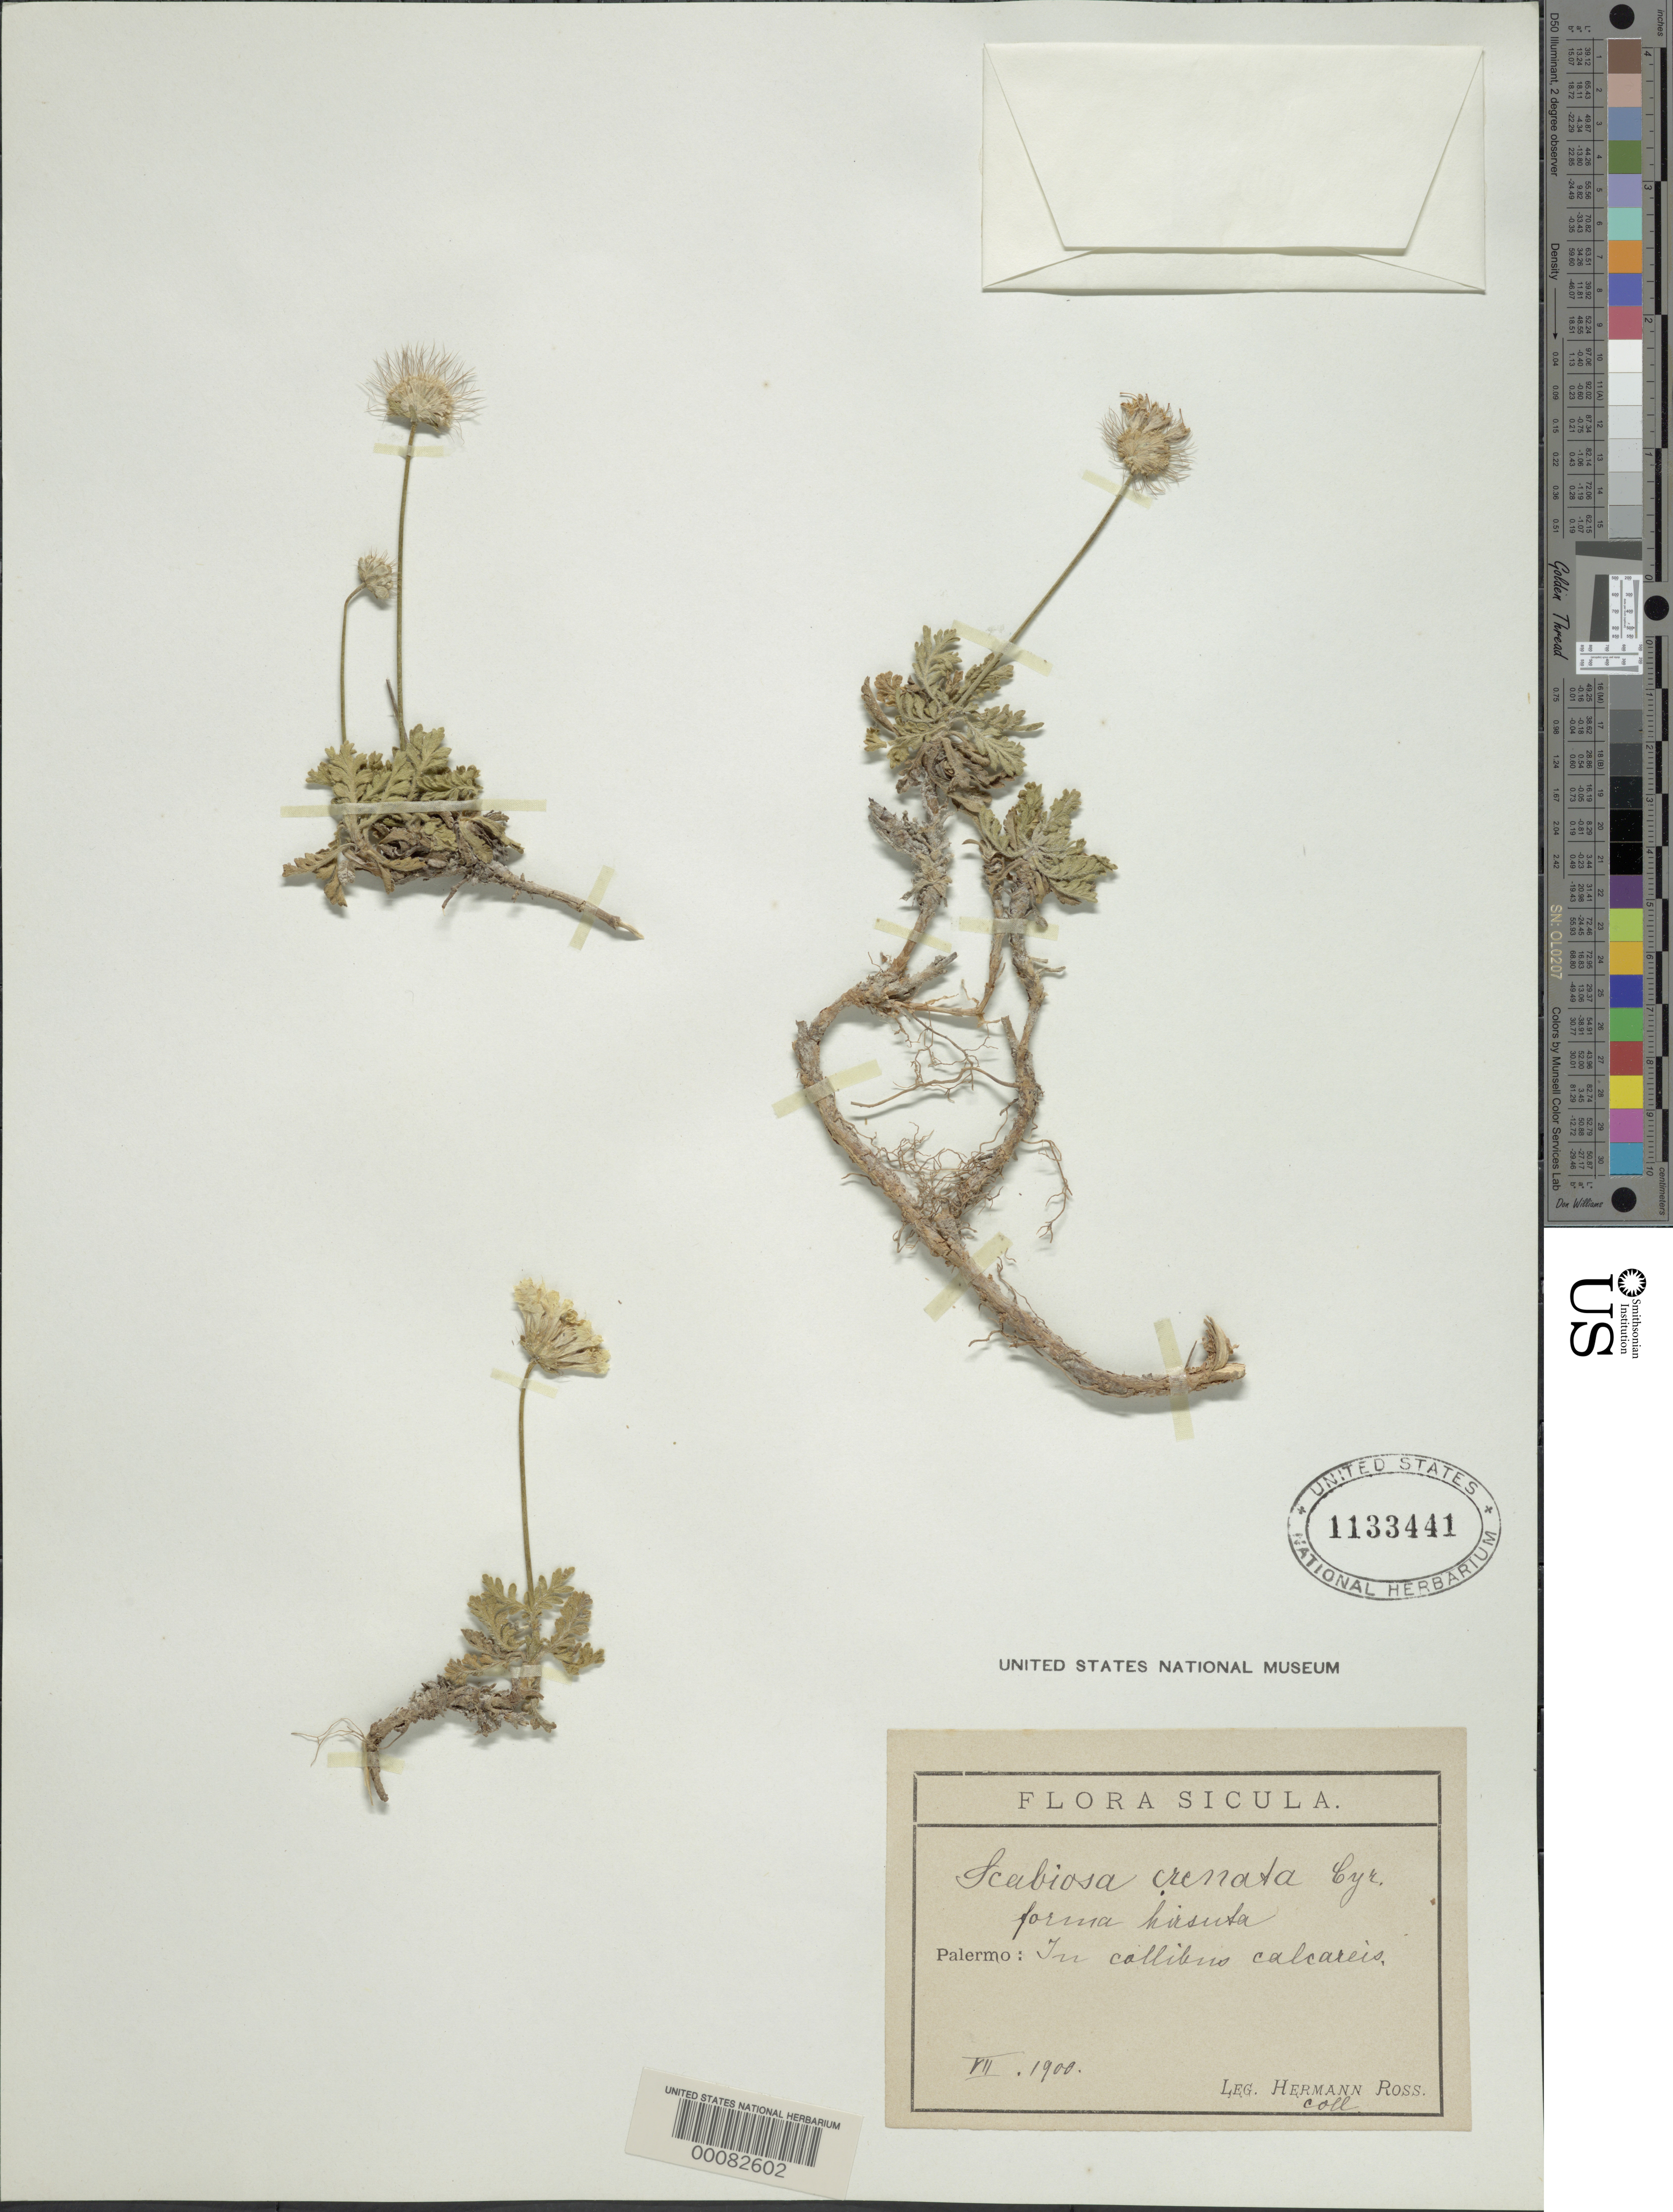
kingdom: Plantae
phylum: Tracheophyta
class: Magnoliopsida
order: Dipsacales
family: Caprifoliaceae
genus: Scabiosa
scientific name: Scabiosa crenata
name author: Cyrill.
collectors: H. Ross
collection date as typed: Jul 1900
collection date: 1900-07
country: Italy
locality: Palermo, Sicula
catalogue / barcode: US 1133441